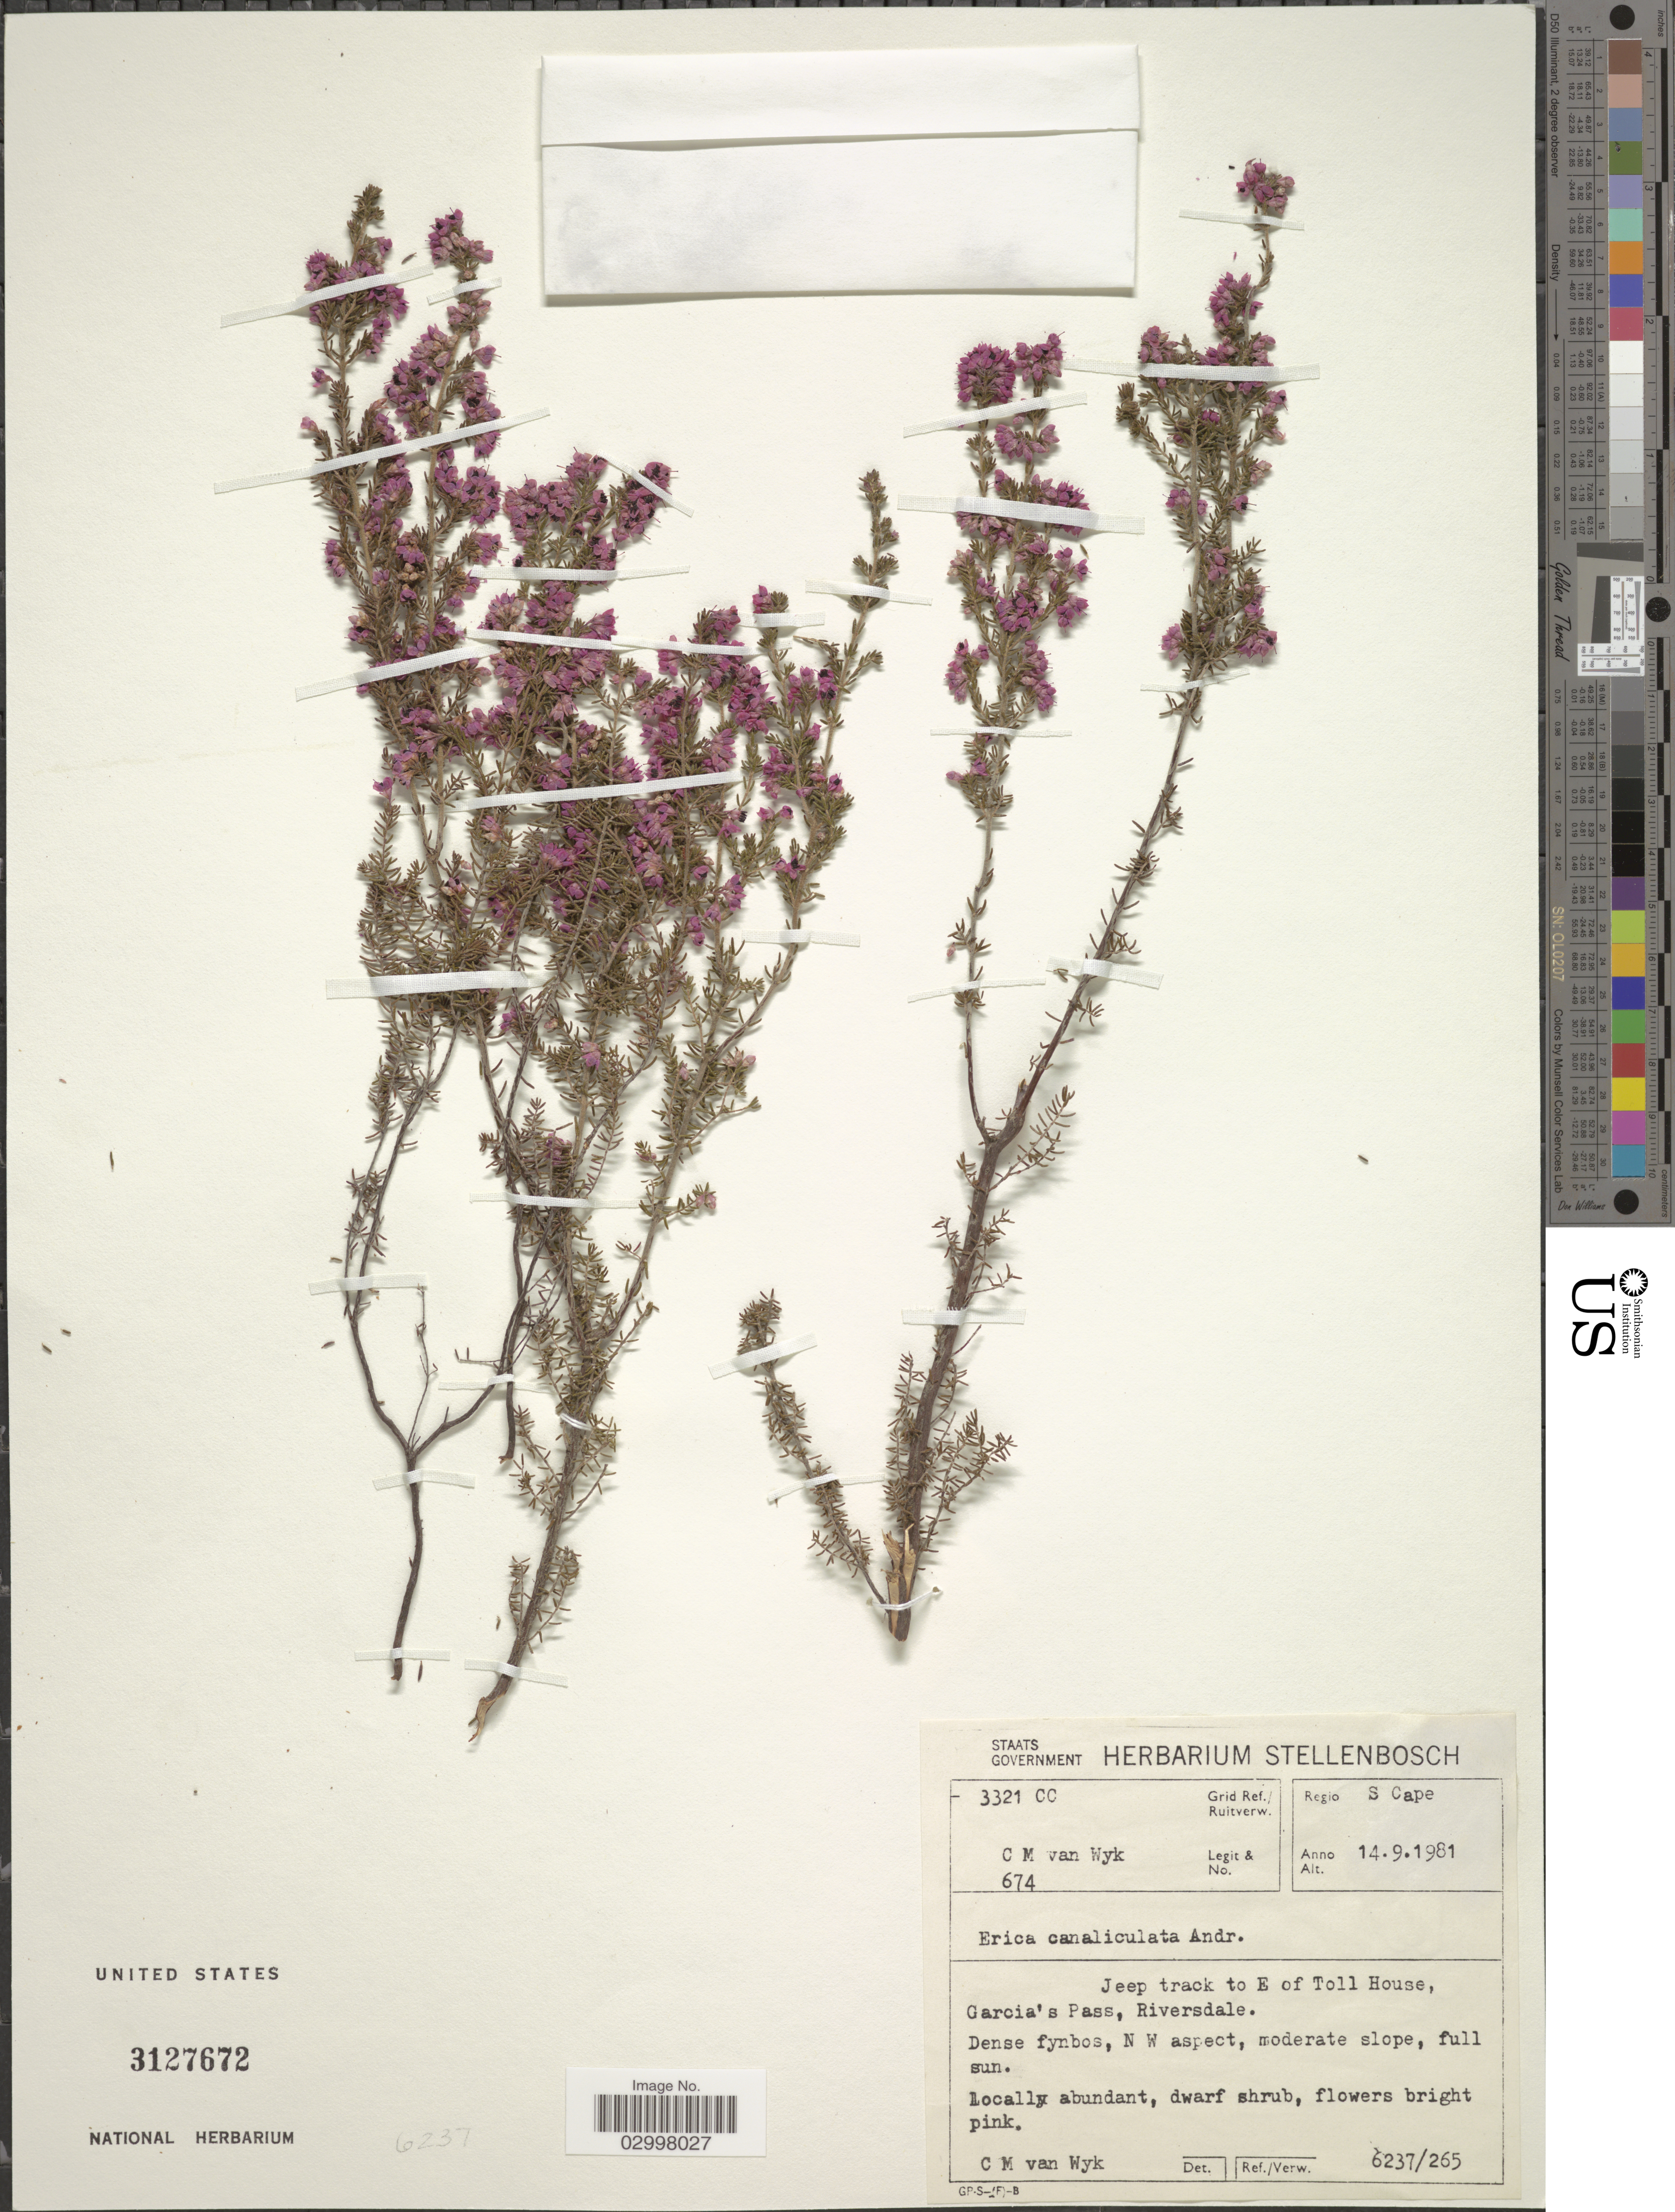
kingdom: Plantae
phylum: Tracheophyta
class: Magnoliopsida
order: Ericales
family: Ericaceae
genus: Erica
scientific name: Erica canaliculata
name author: Andrews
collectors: C. Van Wyk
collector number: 674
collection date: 1981-09-14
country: South Africa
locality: Regio S Cape. Grid Ref./Ruiverw. 3321 CC. Jeep track to E of Toll House, Garcia's Pass, Riversdale.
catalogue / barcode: US 3127672